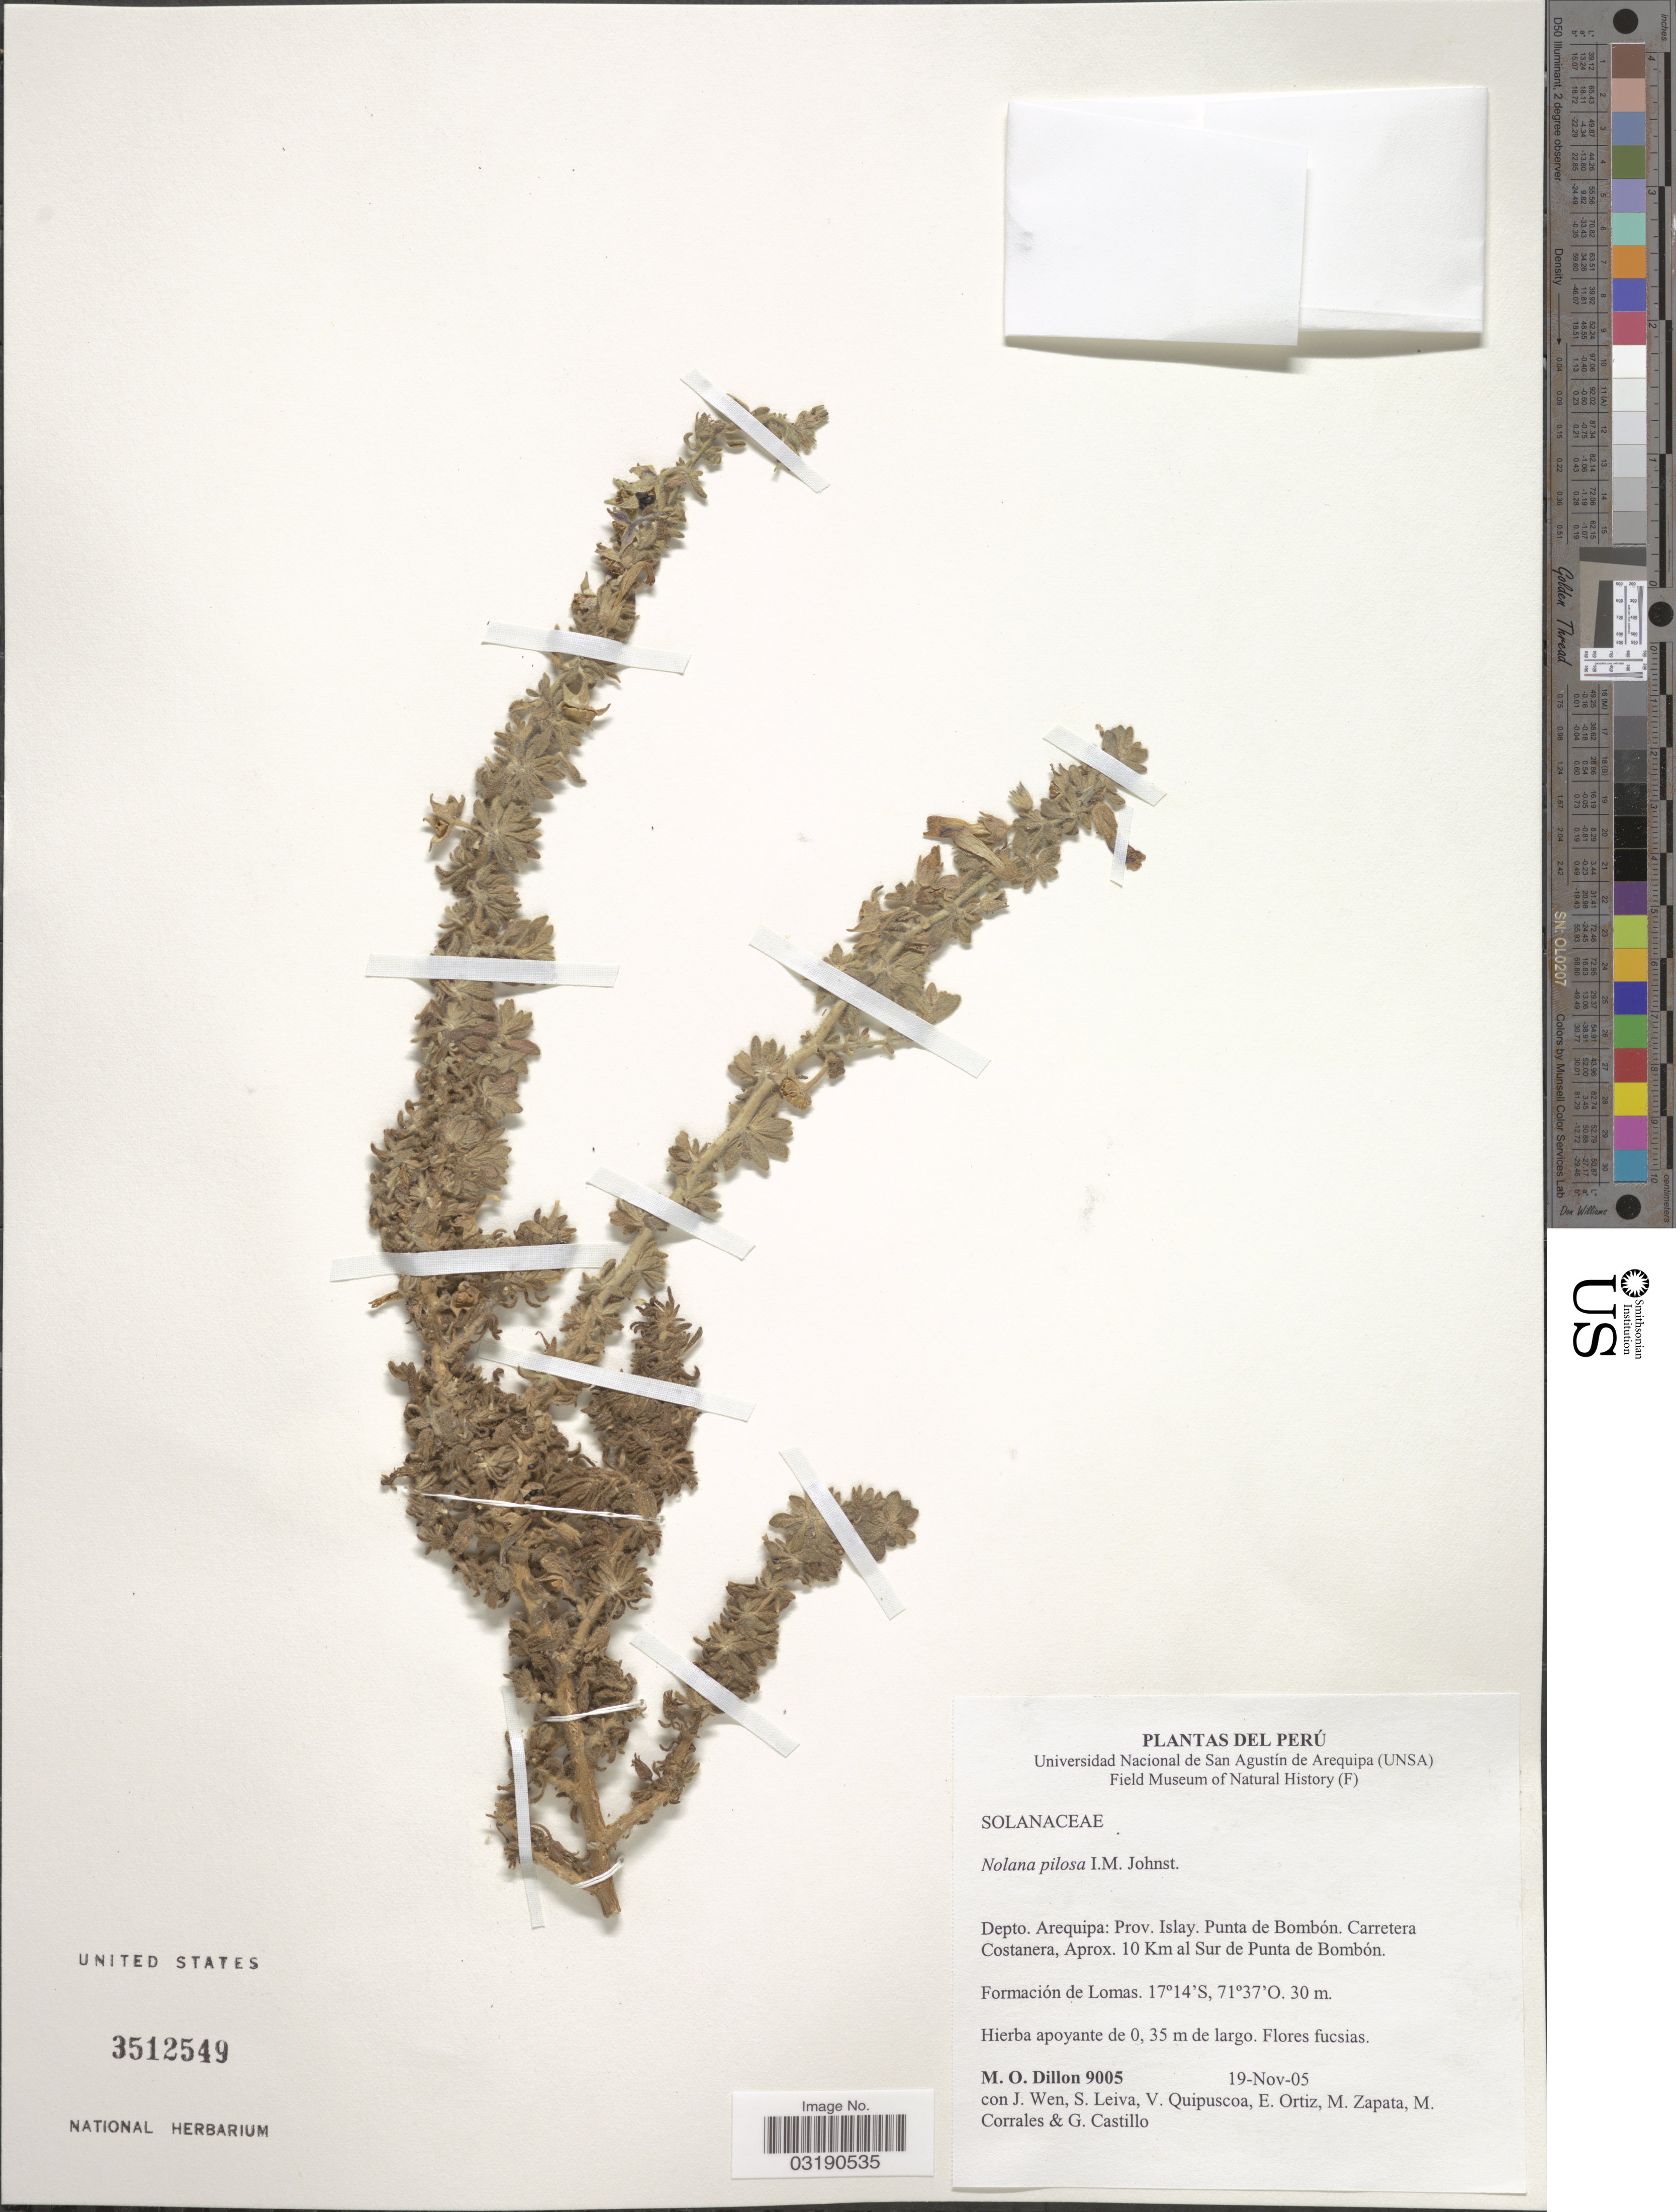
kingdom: Plantae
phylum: Tracheophyta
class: Magnoliopsida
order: Solanales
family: Solanaceae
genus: Nolana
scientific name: Nolana pilosa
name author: I.M. Johnst.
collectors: M. O. Dillon, J. Wen, S. Leiva, V. Quipuscoa & et al.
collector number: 9005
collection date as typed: Transcribed d/m/y: 19/11/5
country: Peru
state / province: Arequipa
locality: Depto. Arequipa: Prov. Islay, Punta de Bombón. Carretera Costanera, Aprox. 10 Km al Sur de Punta de Bombón.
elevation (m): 30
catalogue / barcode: US 3512549